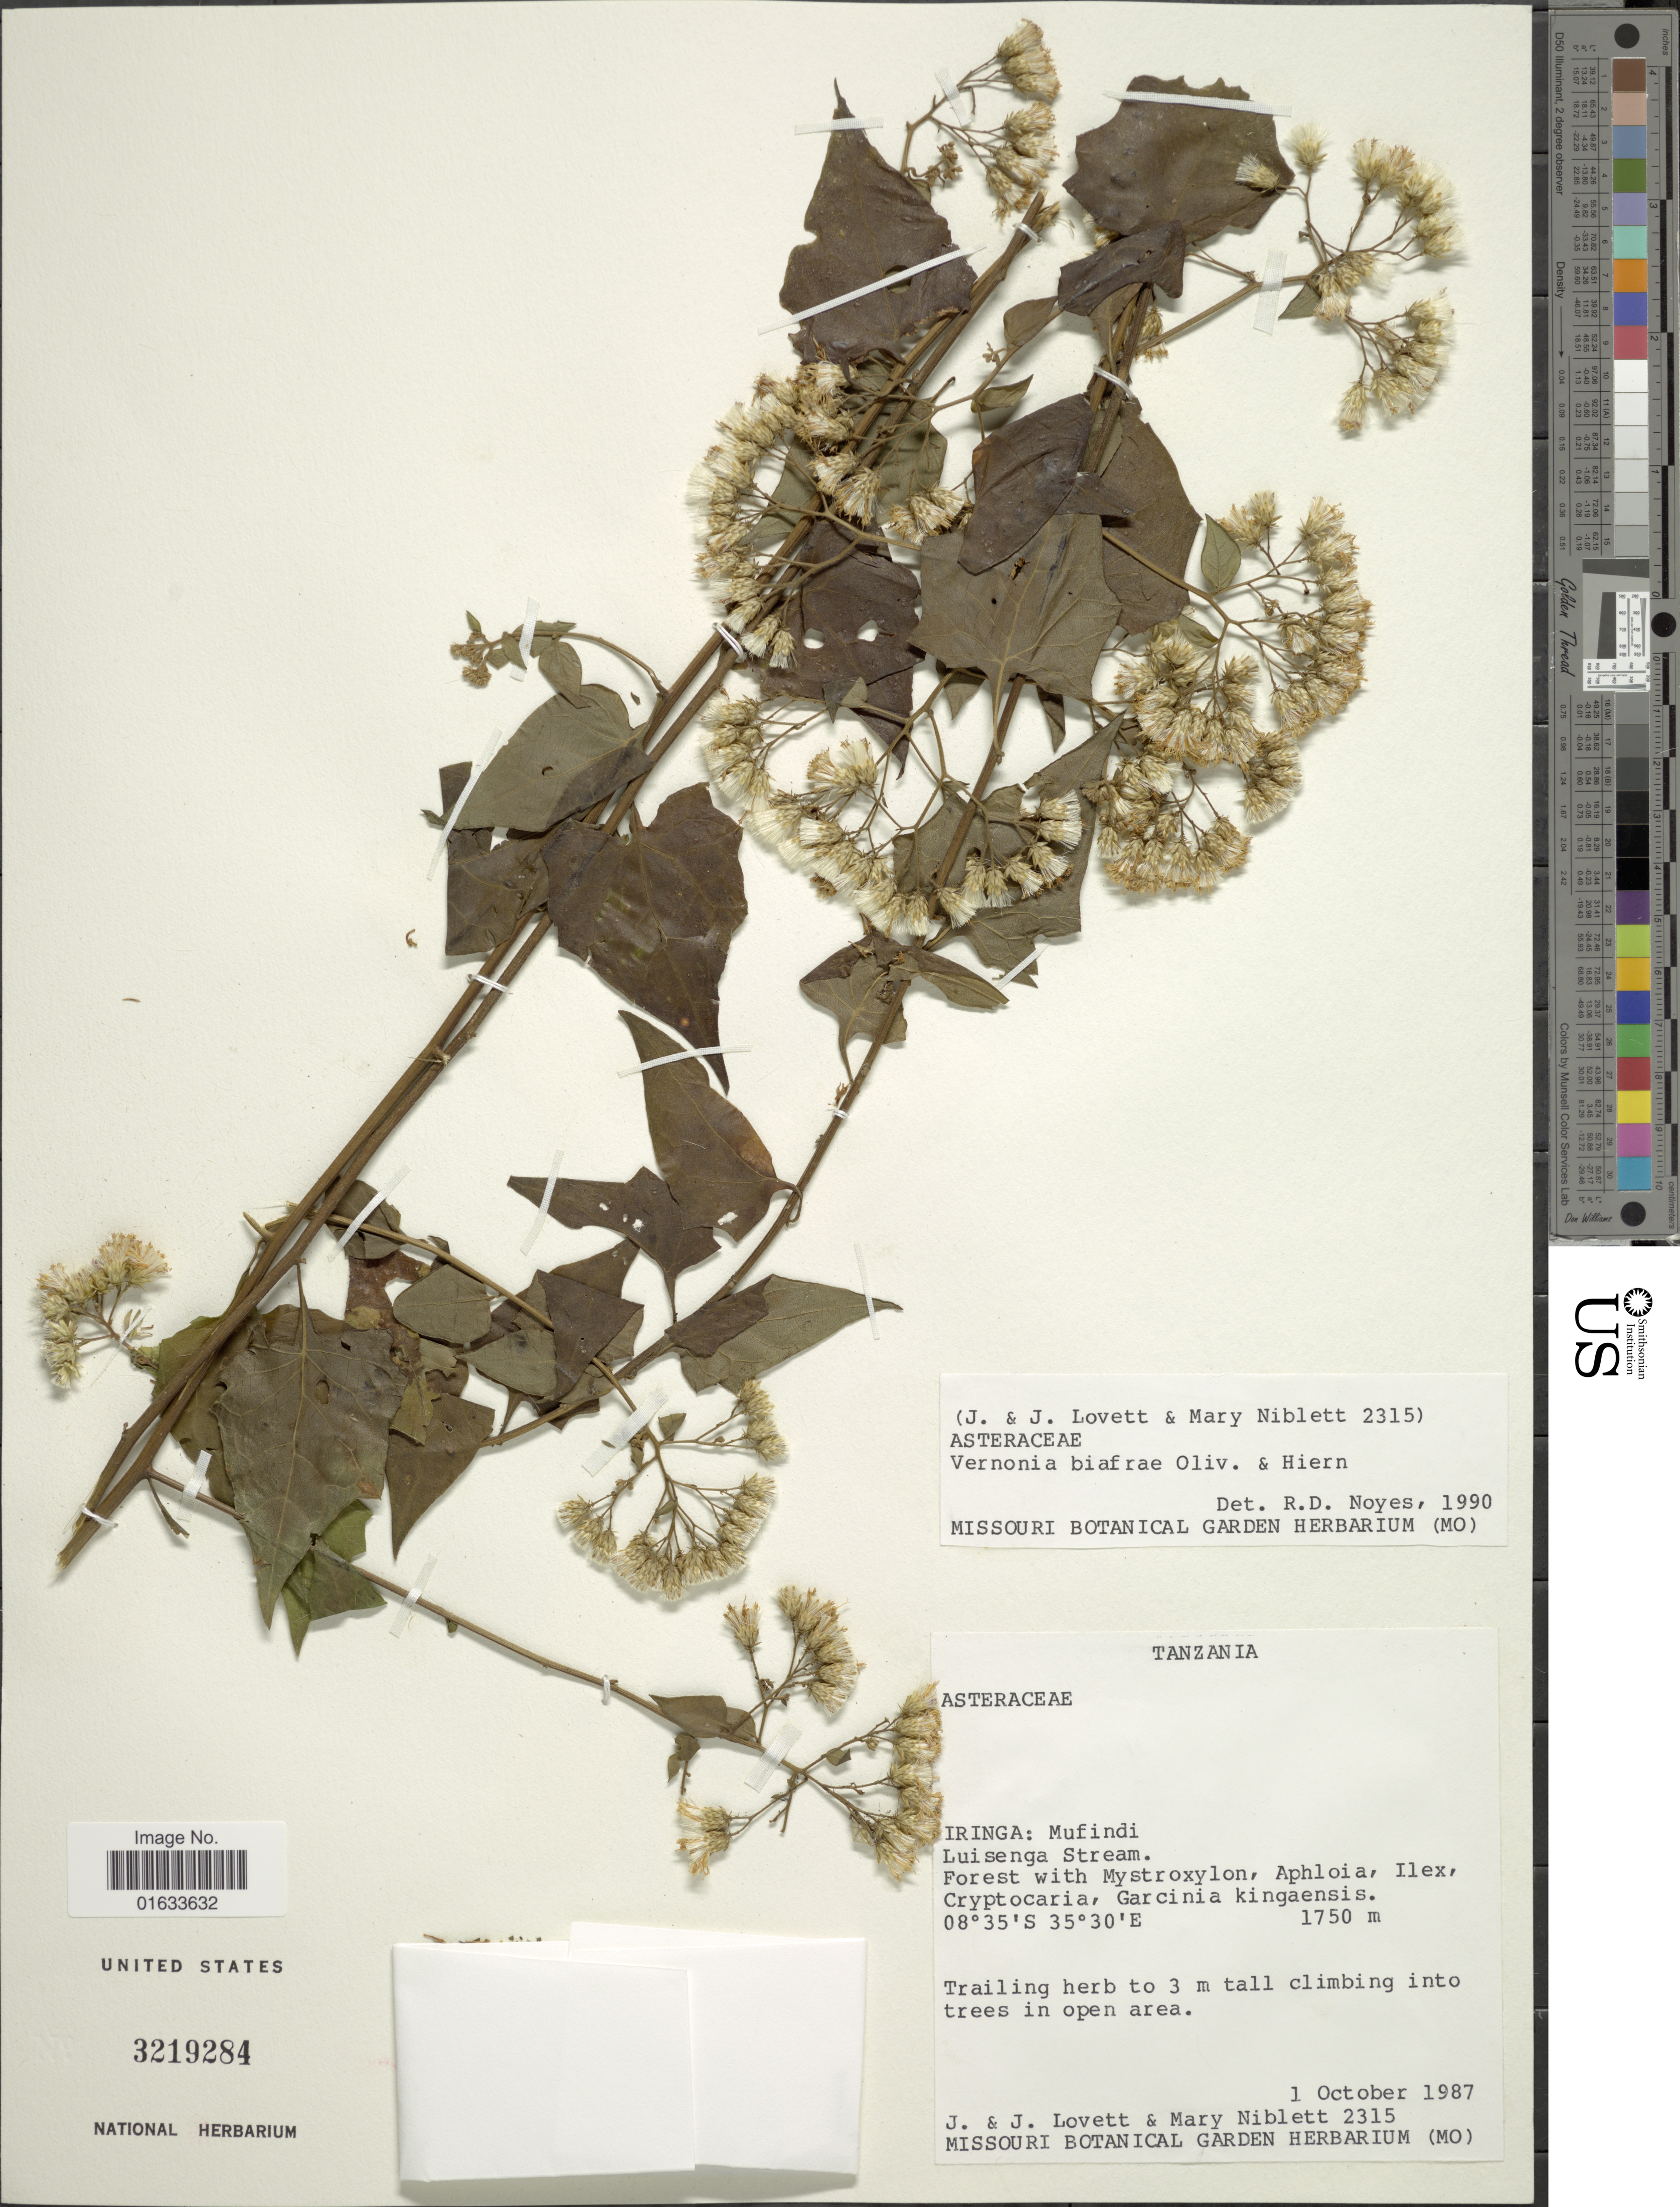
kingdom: Plantae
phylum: Tracheophyta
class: Magnoliopsida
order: Asterales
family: Asteraceae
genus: Distephanus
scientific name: Distephanus biafrae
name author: (Oliv. & Hiern) H. Rob.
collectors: J. Lovett, J. Lovett & M. Niblett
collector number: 2315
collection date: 1987-10-01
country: Tanzania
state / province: Iringa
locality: Iringa: Mufindi. Luisenga Stream.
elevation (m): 1750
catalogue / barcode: US 3219284